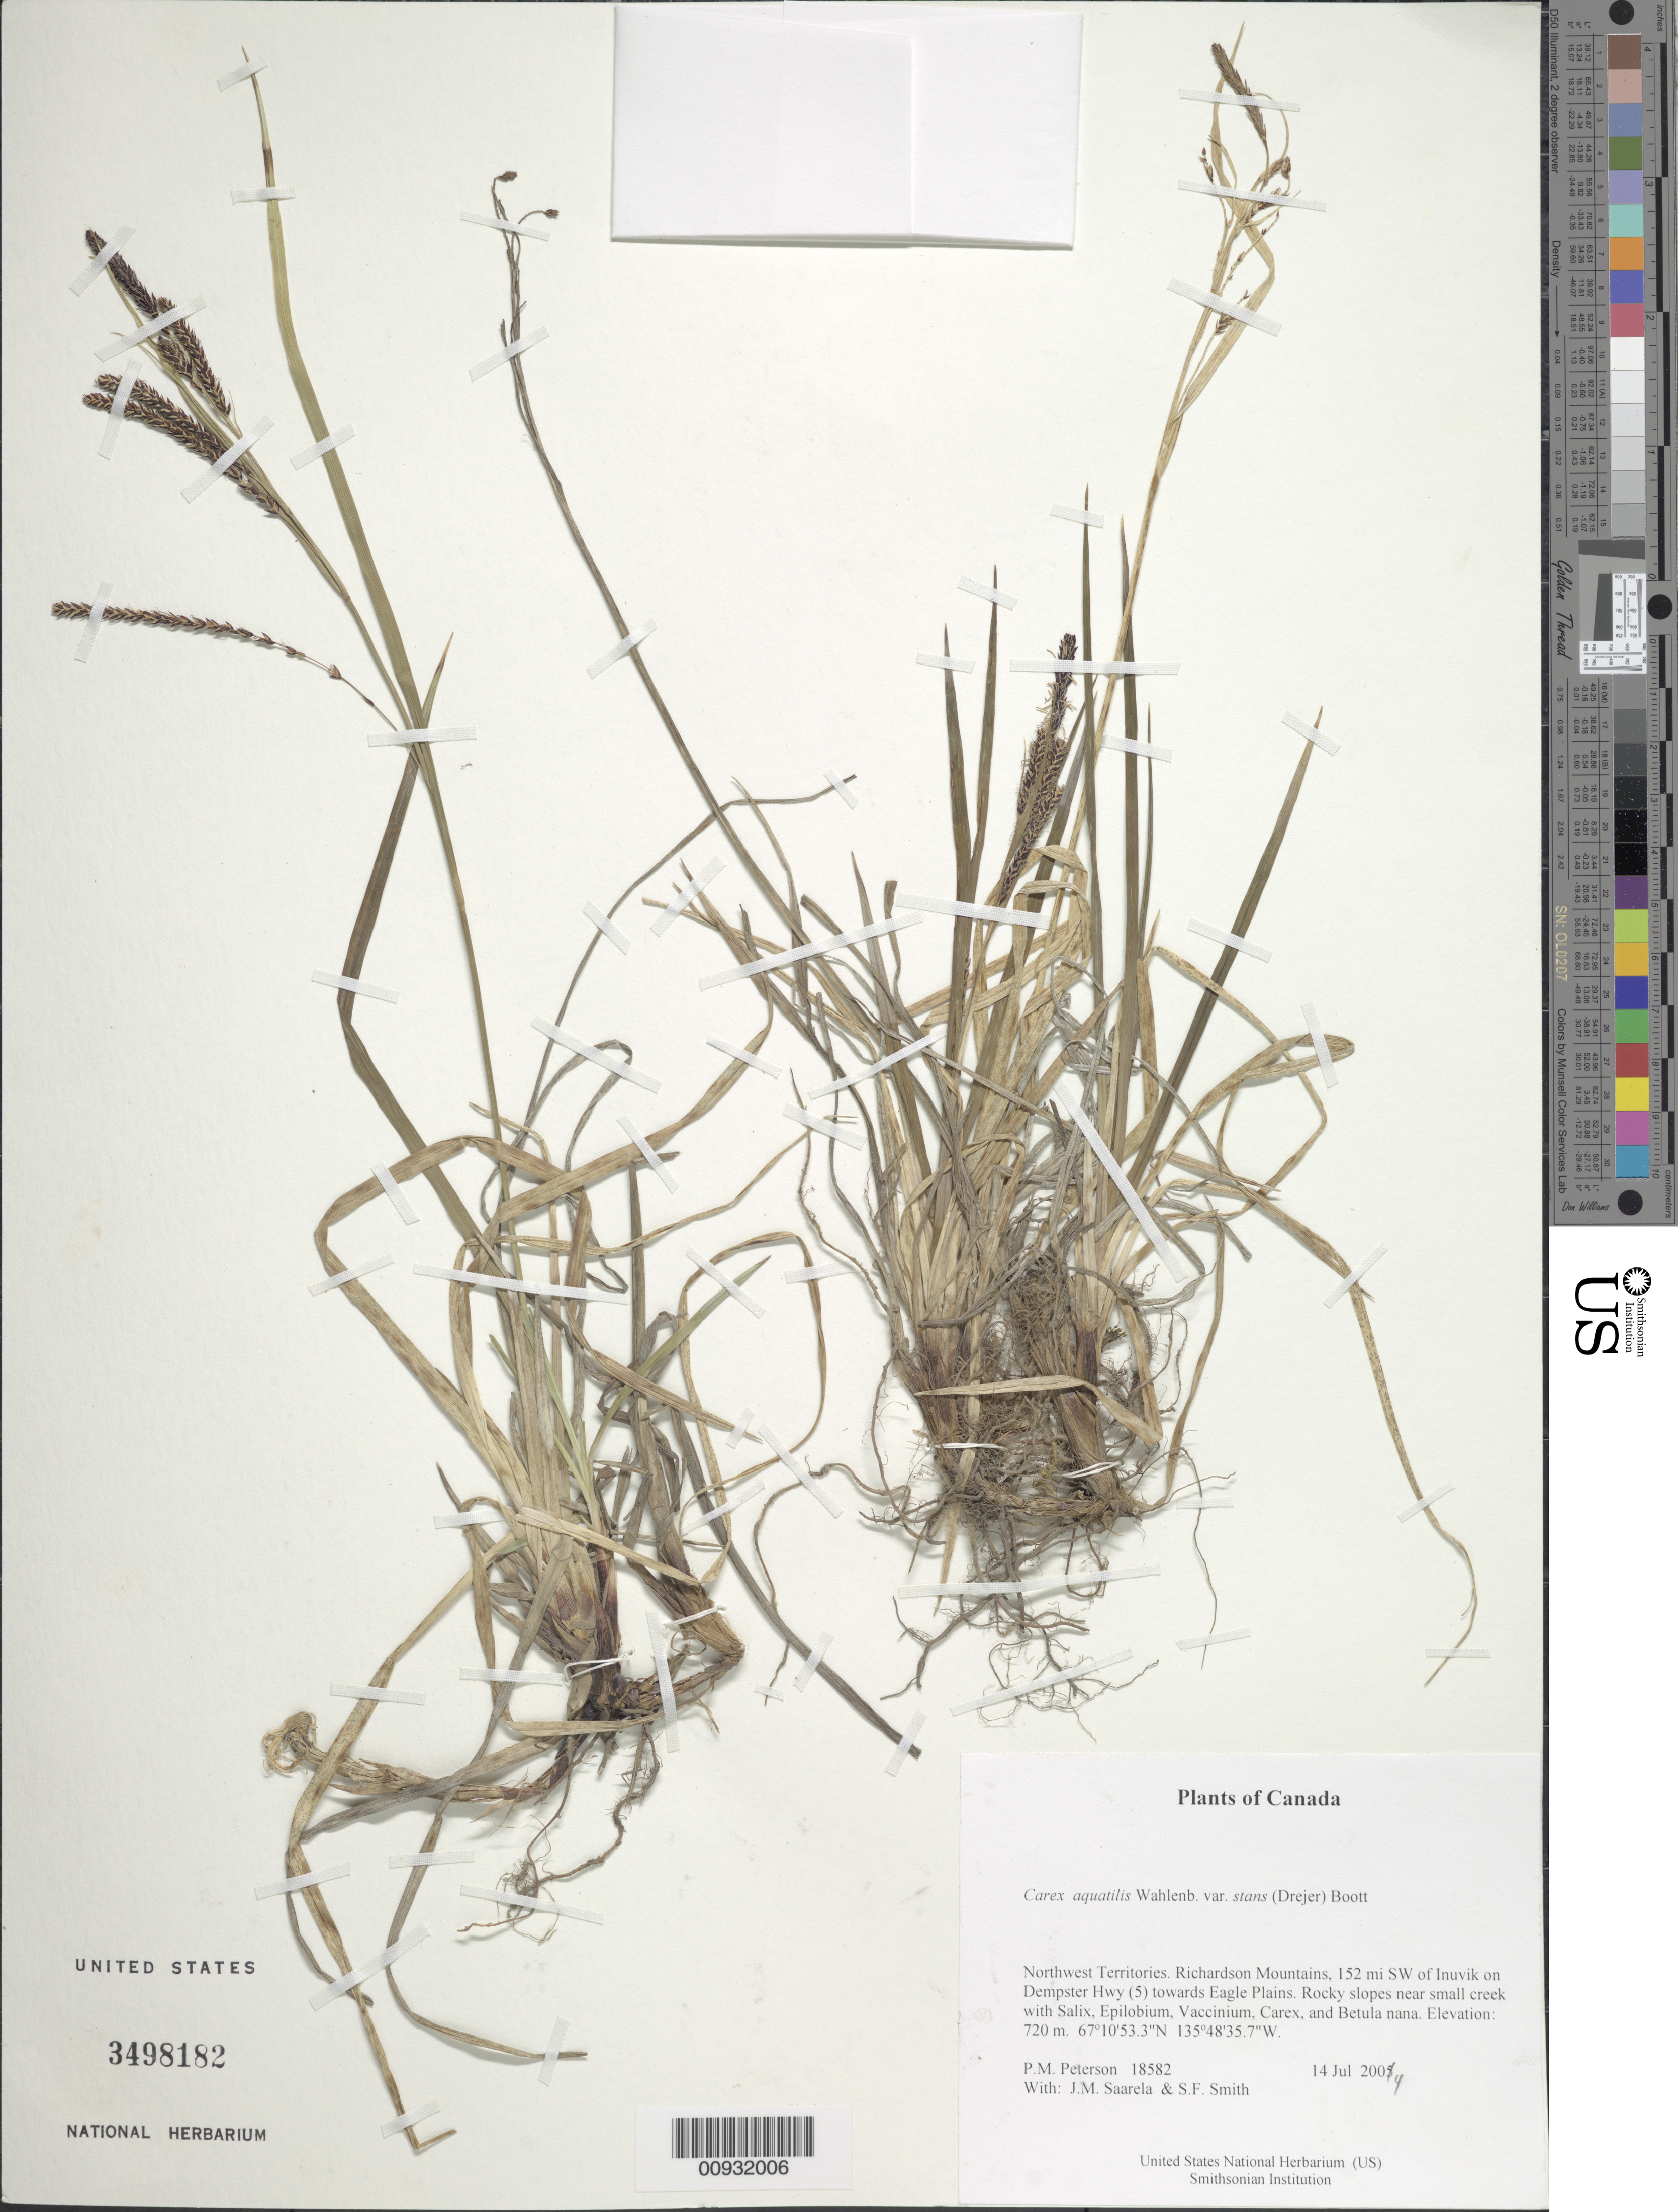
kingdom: Plantae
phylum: Tracheophyta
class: Liliopsida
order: Poales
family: Cyperaceae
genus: Carex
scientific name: Carex aquatilis var. minor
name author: Boott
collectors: P. M. Peterson, J. Saarela & S.F. Smith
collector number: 18582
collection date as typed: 14 Jul 2004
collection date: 2004-07-14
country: Canada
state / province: Northwest Territories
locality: Richardson Mountains, 152 mi SW of Inuvik on Dempster Hwy (5) towards Eagle Plains. Rocky slopes near small creek with Salix, Epilobium, Vaccinium, Carex, and Betula nana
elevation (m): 720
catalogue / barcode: US 3498182